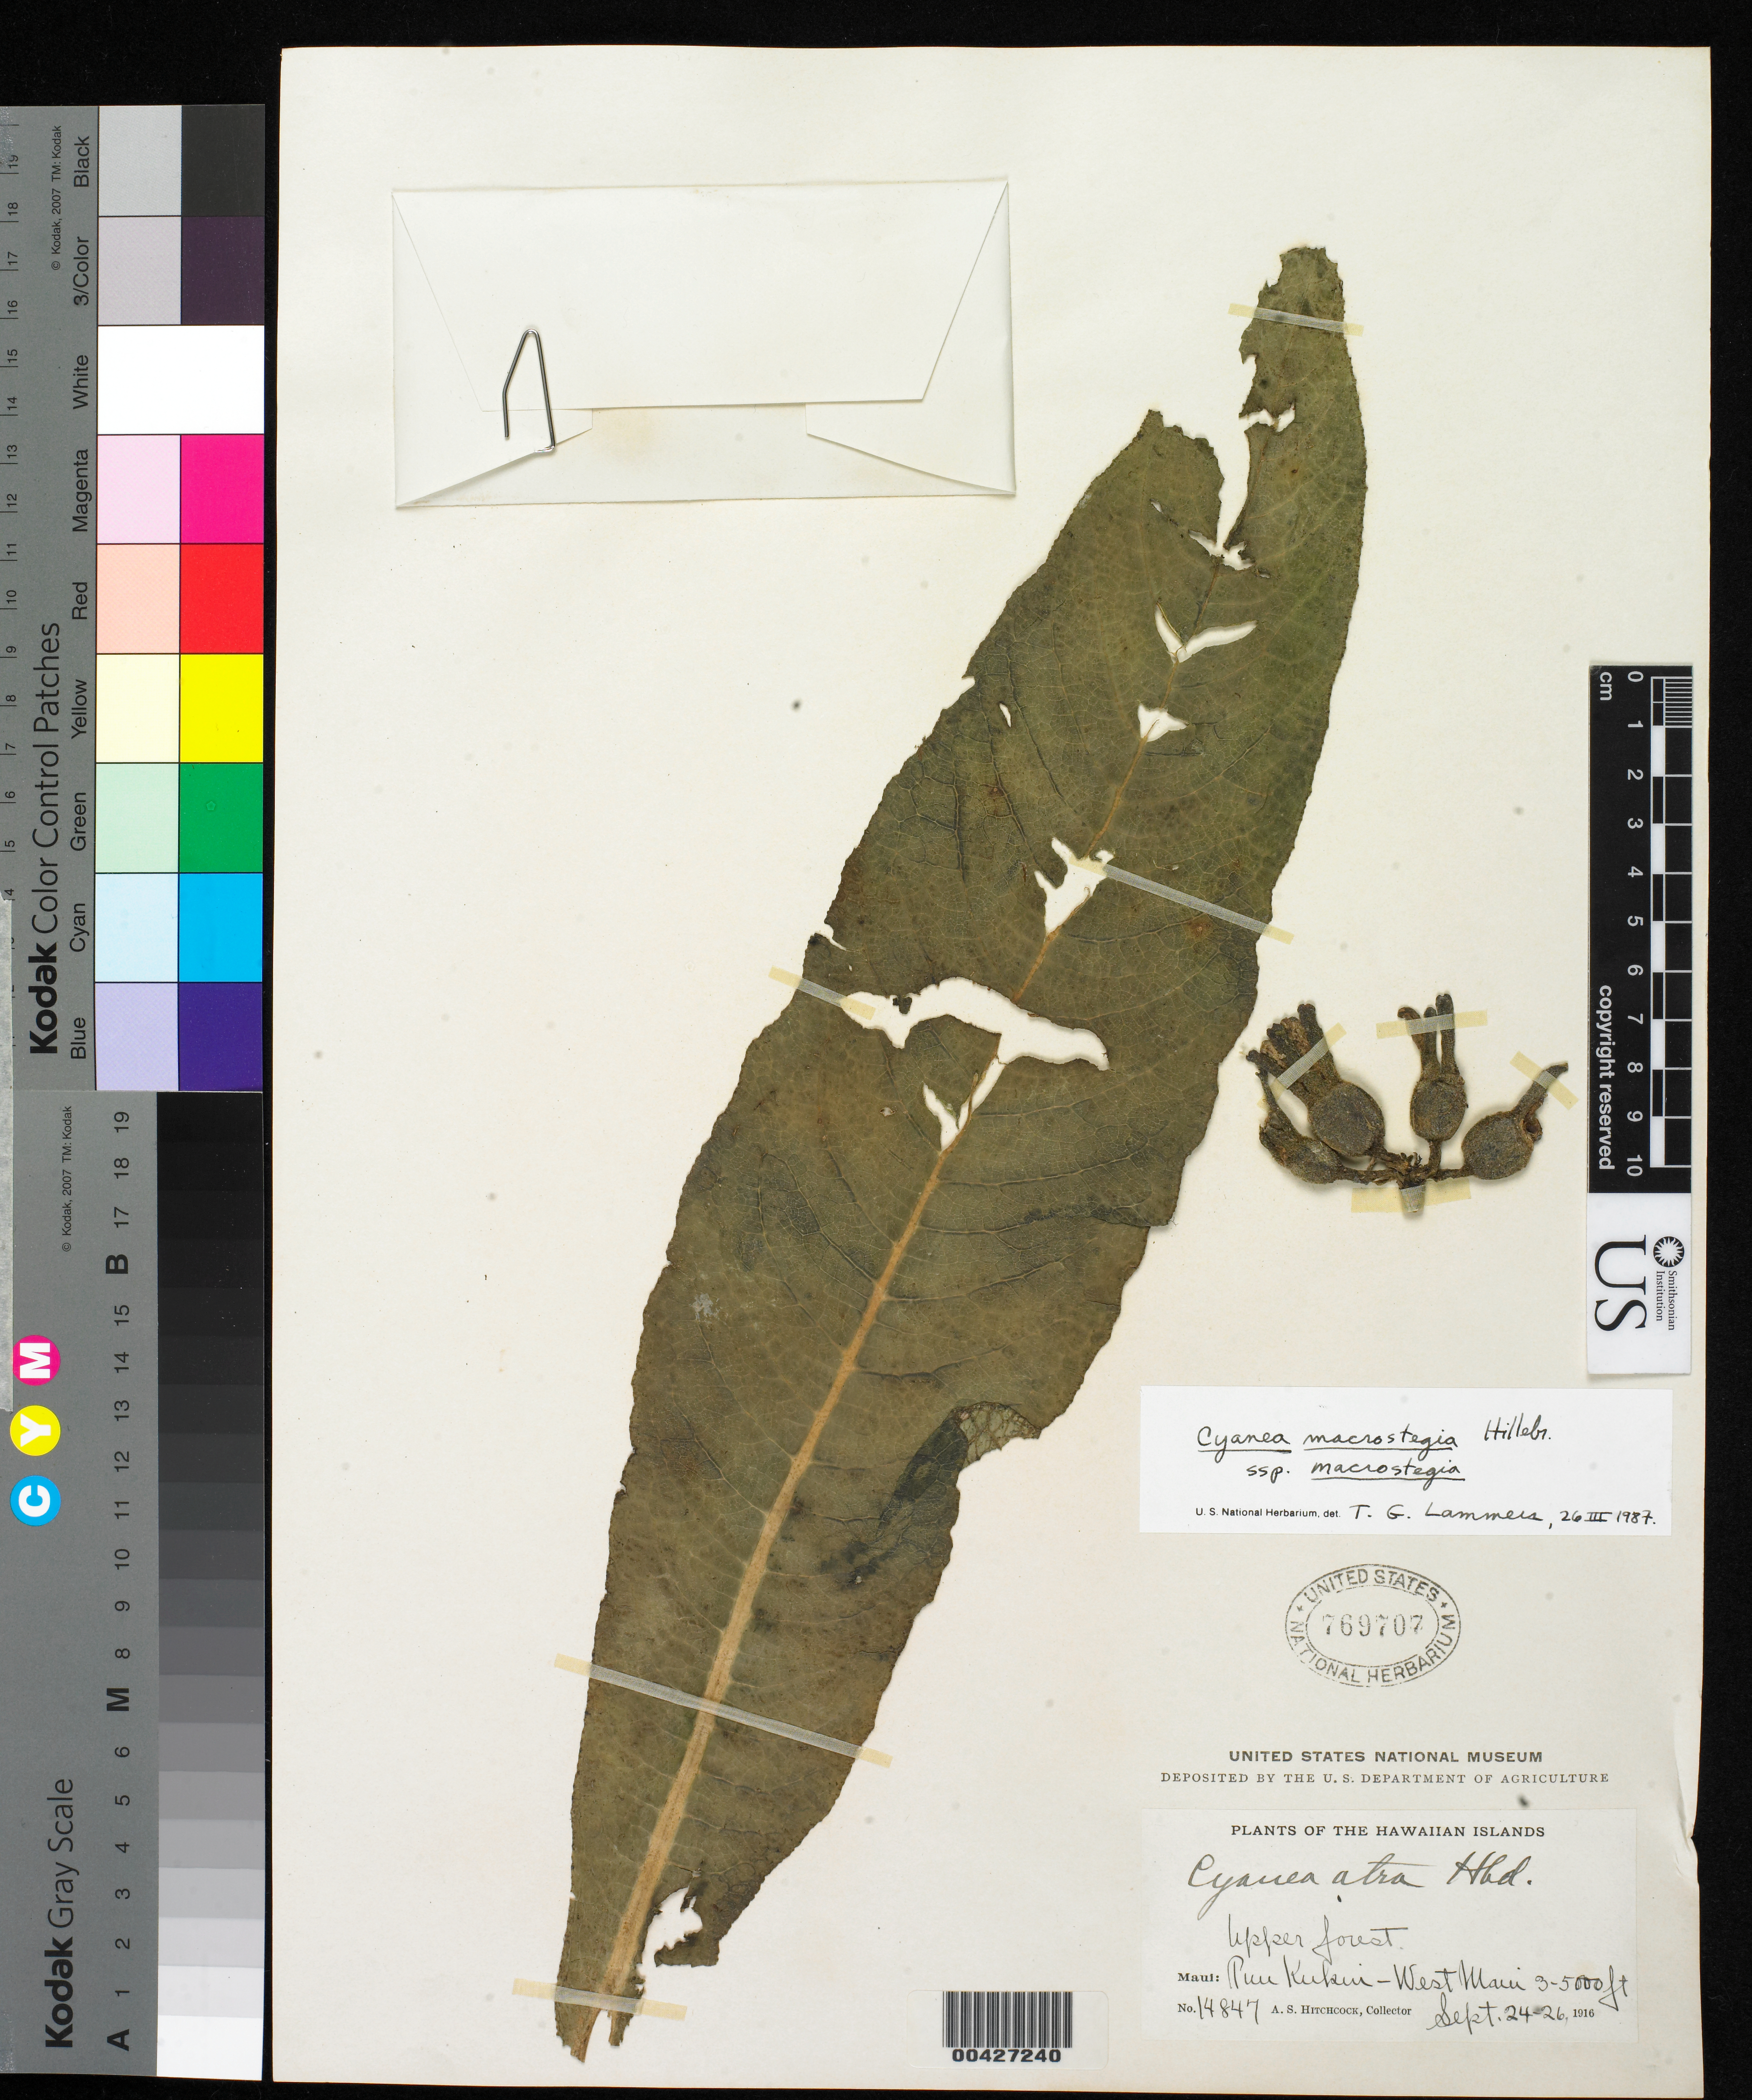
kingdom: Plantae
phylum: Tracheophyta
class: Magnoliopsida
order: Asterales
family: Campanulaceae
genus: Cyanea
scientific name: Cyanea macrostegia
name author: Hillebr.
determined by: Lammers, T. G.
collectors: A. S. Hitchcock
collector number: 14847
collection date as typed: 24 Sep 1916 to 26 Sep 1916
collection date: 1916-09-24/1916-09-26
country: United States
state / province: Hawaii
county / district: Maui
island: Maui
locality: W Maui, Puu Kukui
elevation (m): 914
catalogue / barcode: US 769707